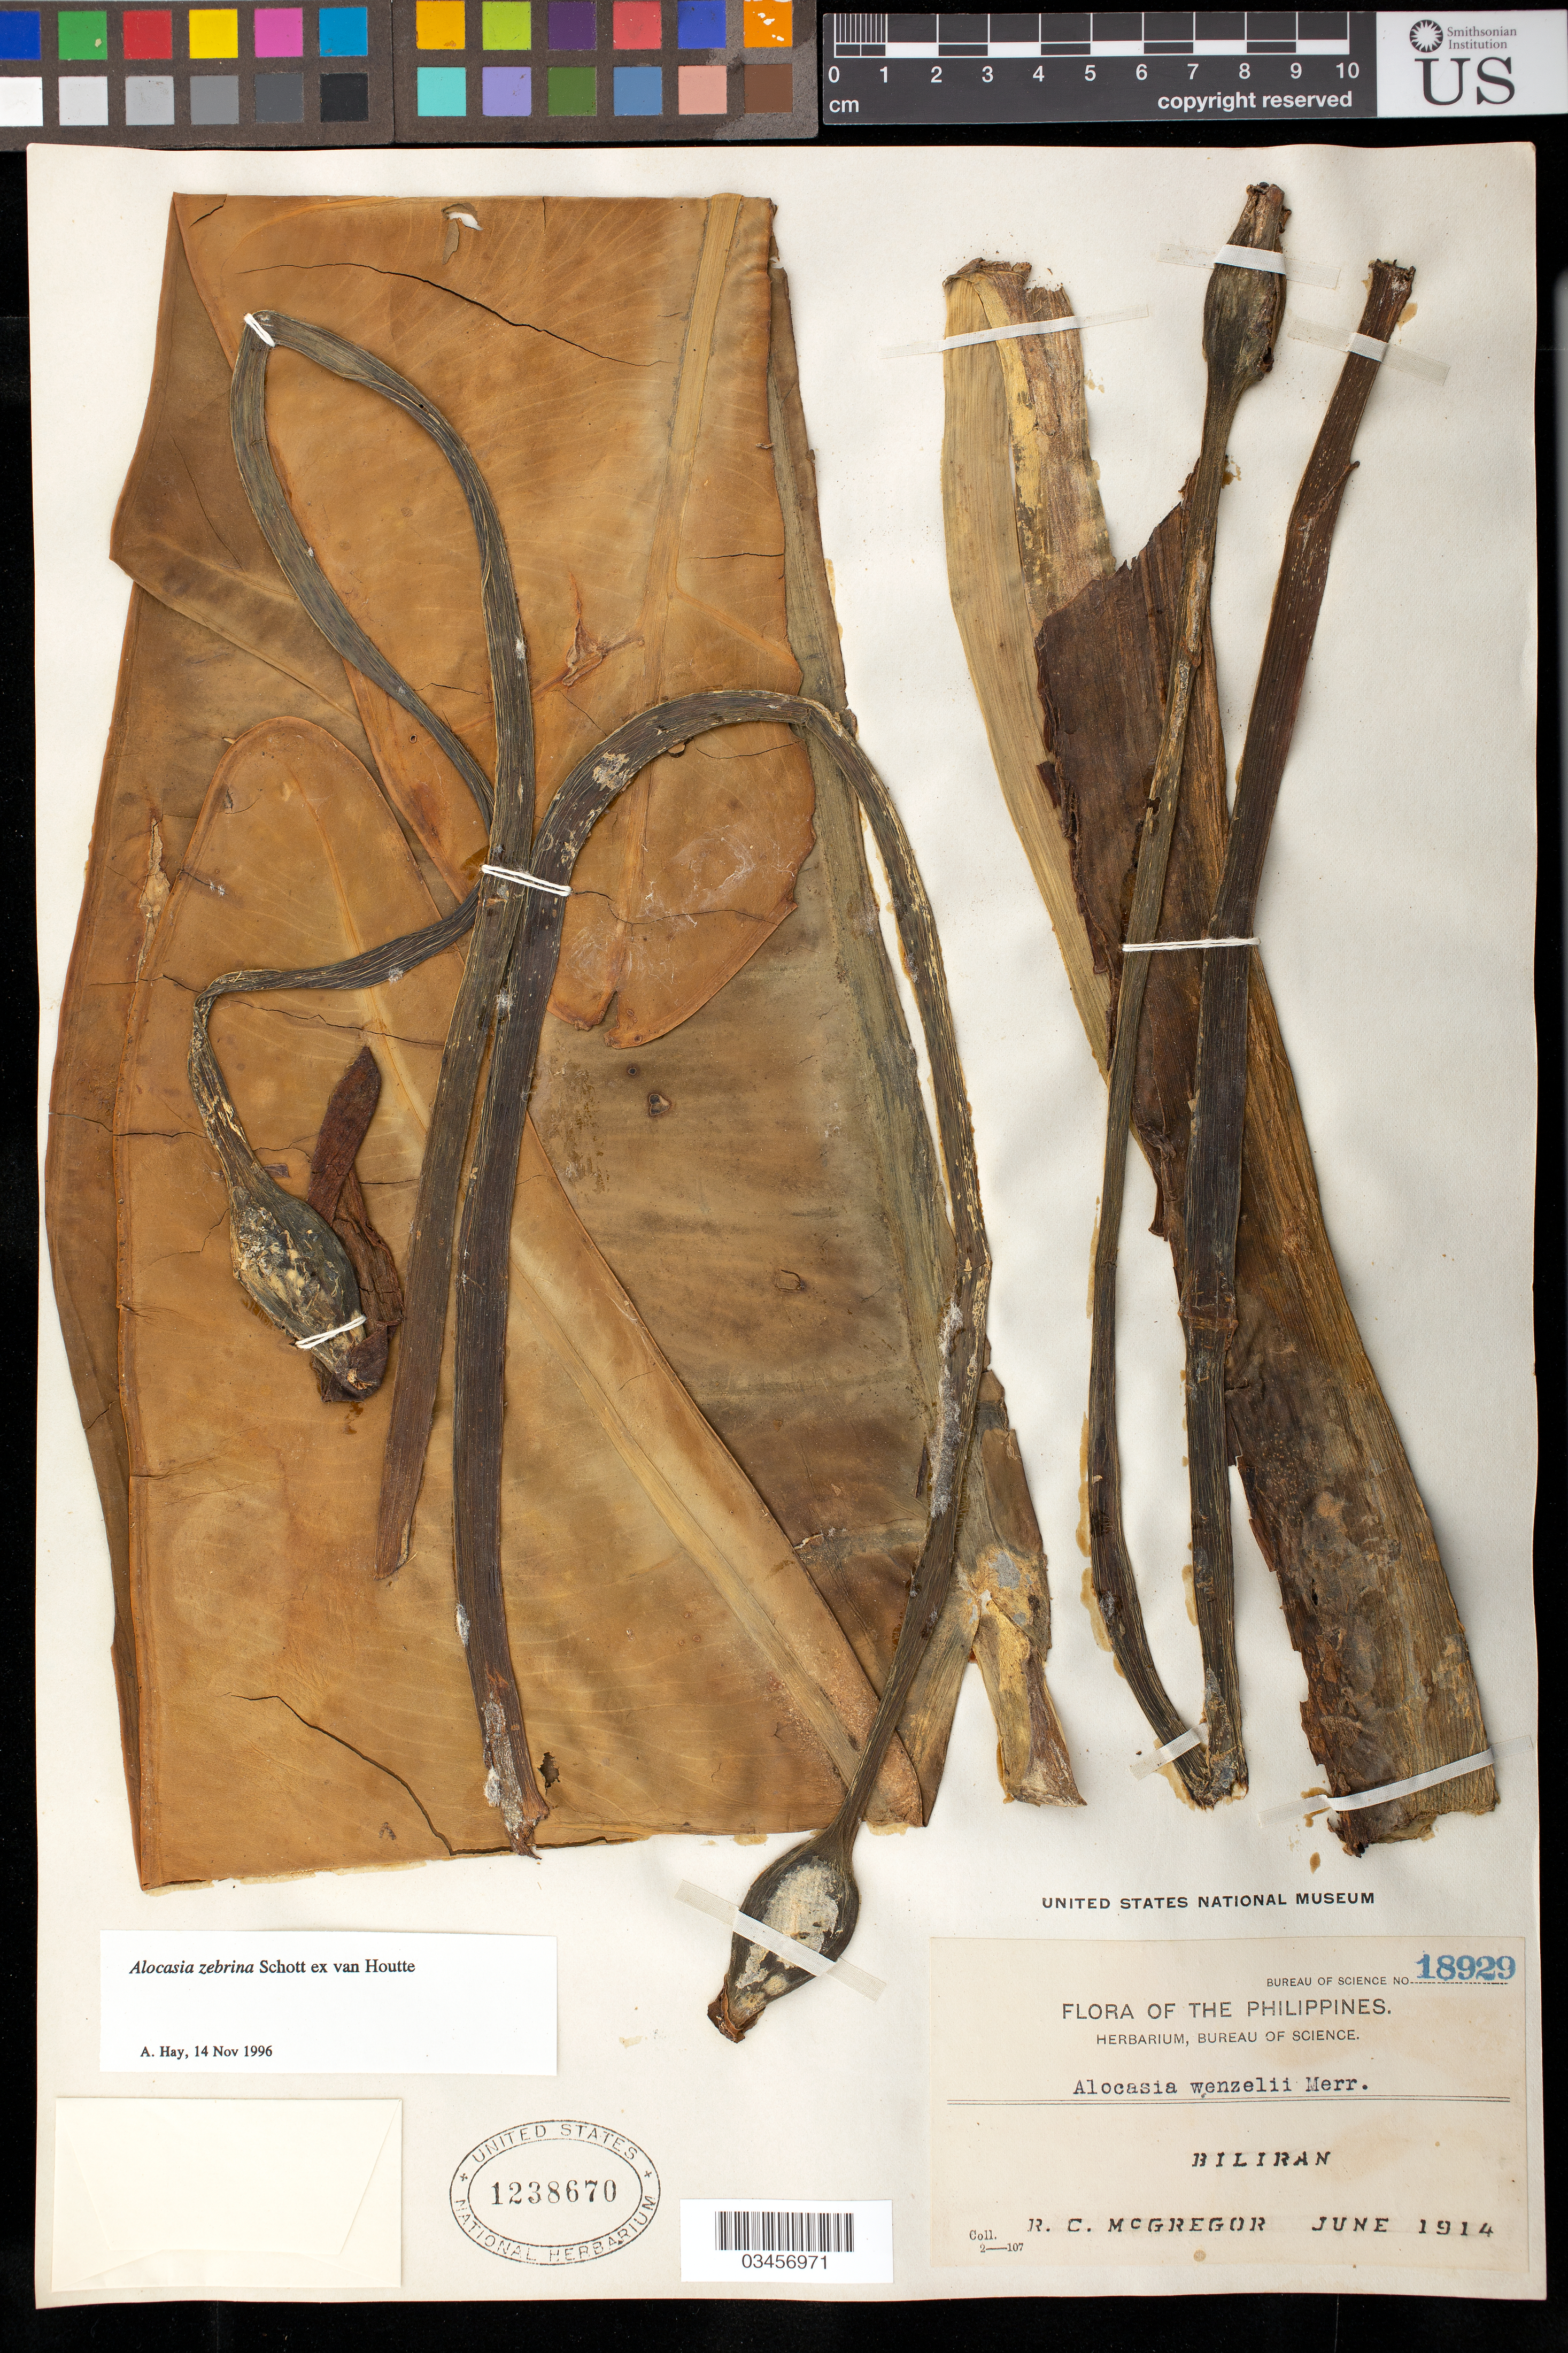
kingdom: Plantae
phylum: Tracheophyta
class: Liliopsida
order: Alismatales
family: Araceae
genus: Alocasia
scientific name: Alocasia zebrina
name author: Schott ex Van Houtte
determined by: Hay, A.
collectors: R. C. McGregor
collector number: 18929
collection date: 1914-06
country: Philippines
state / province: Eastern Visayas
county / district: Biliran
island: Biliran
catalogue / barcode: US 1238670